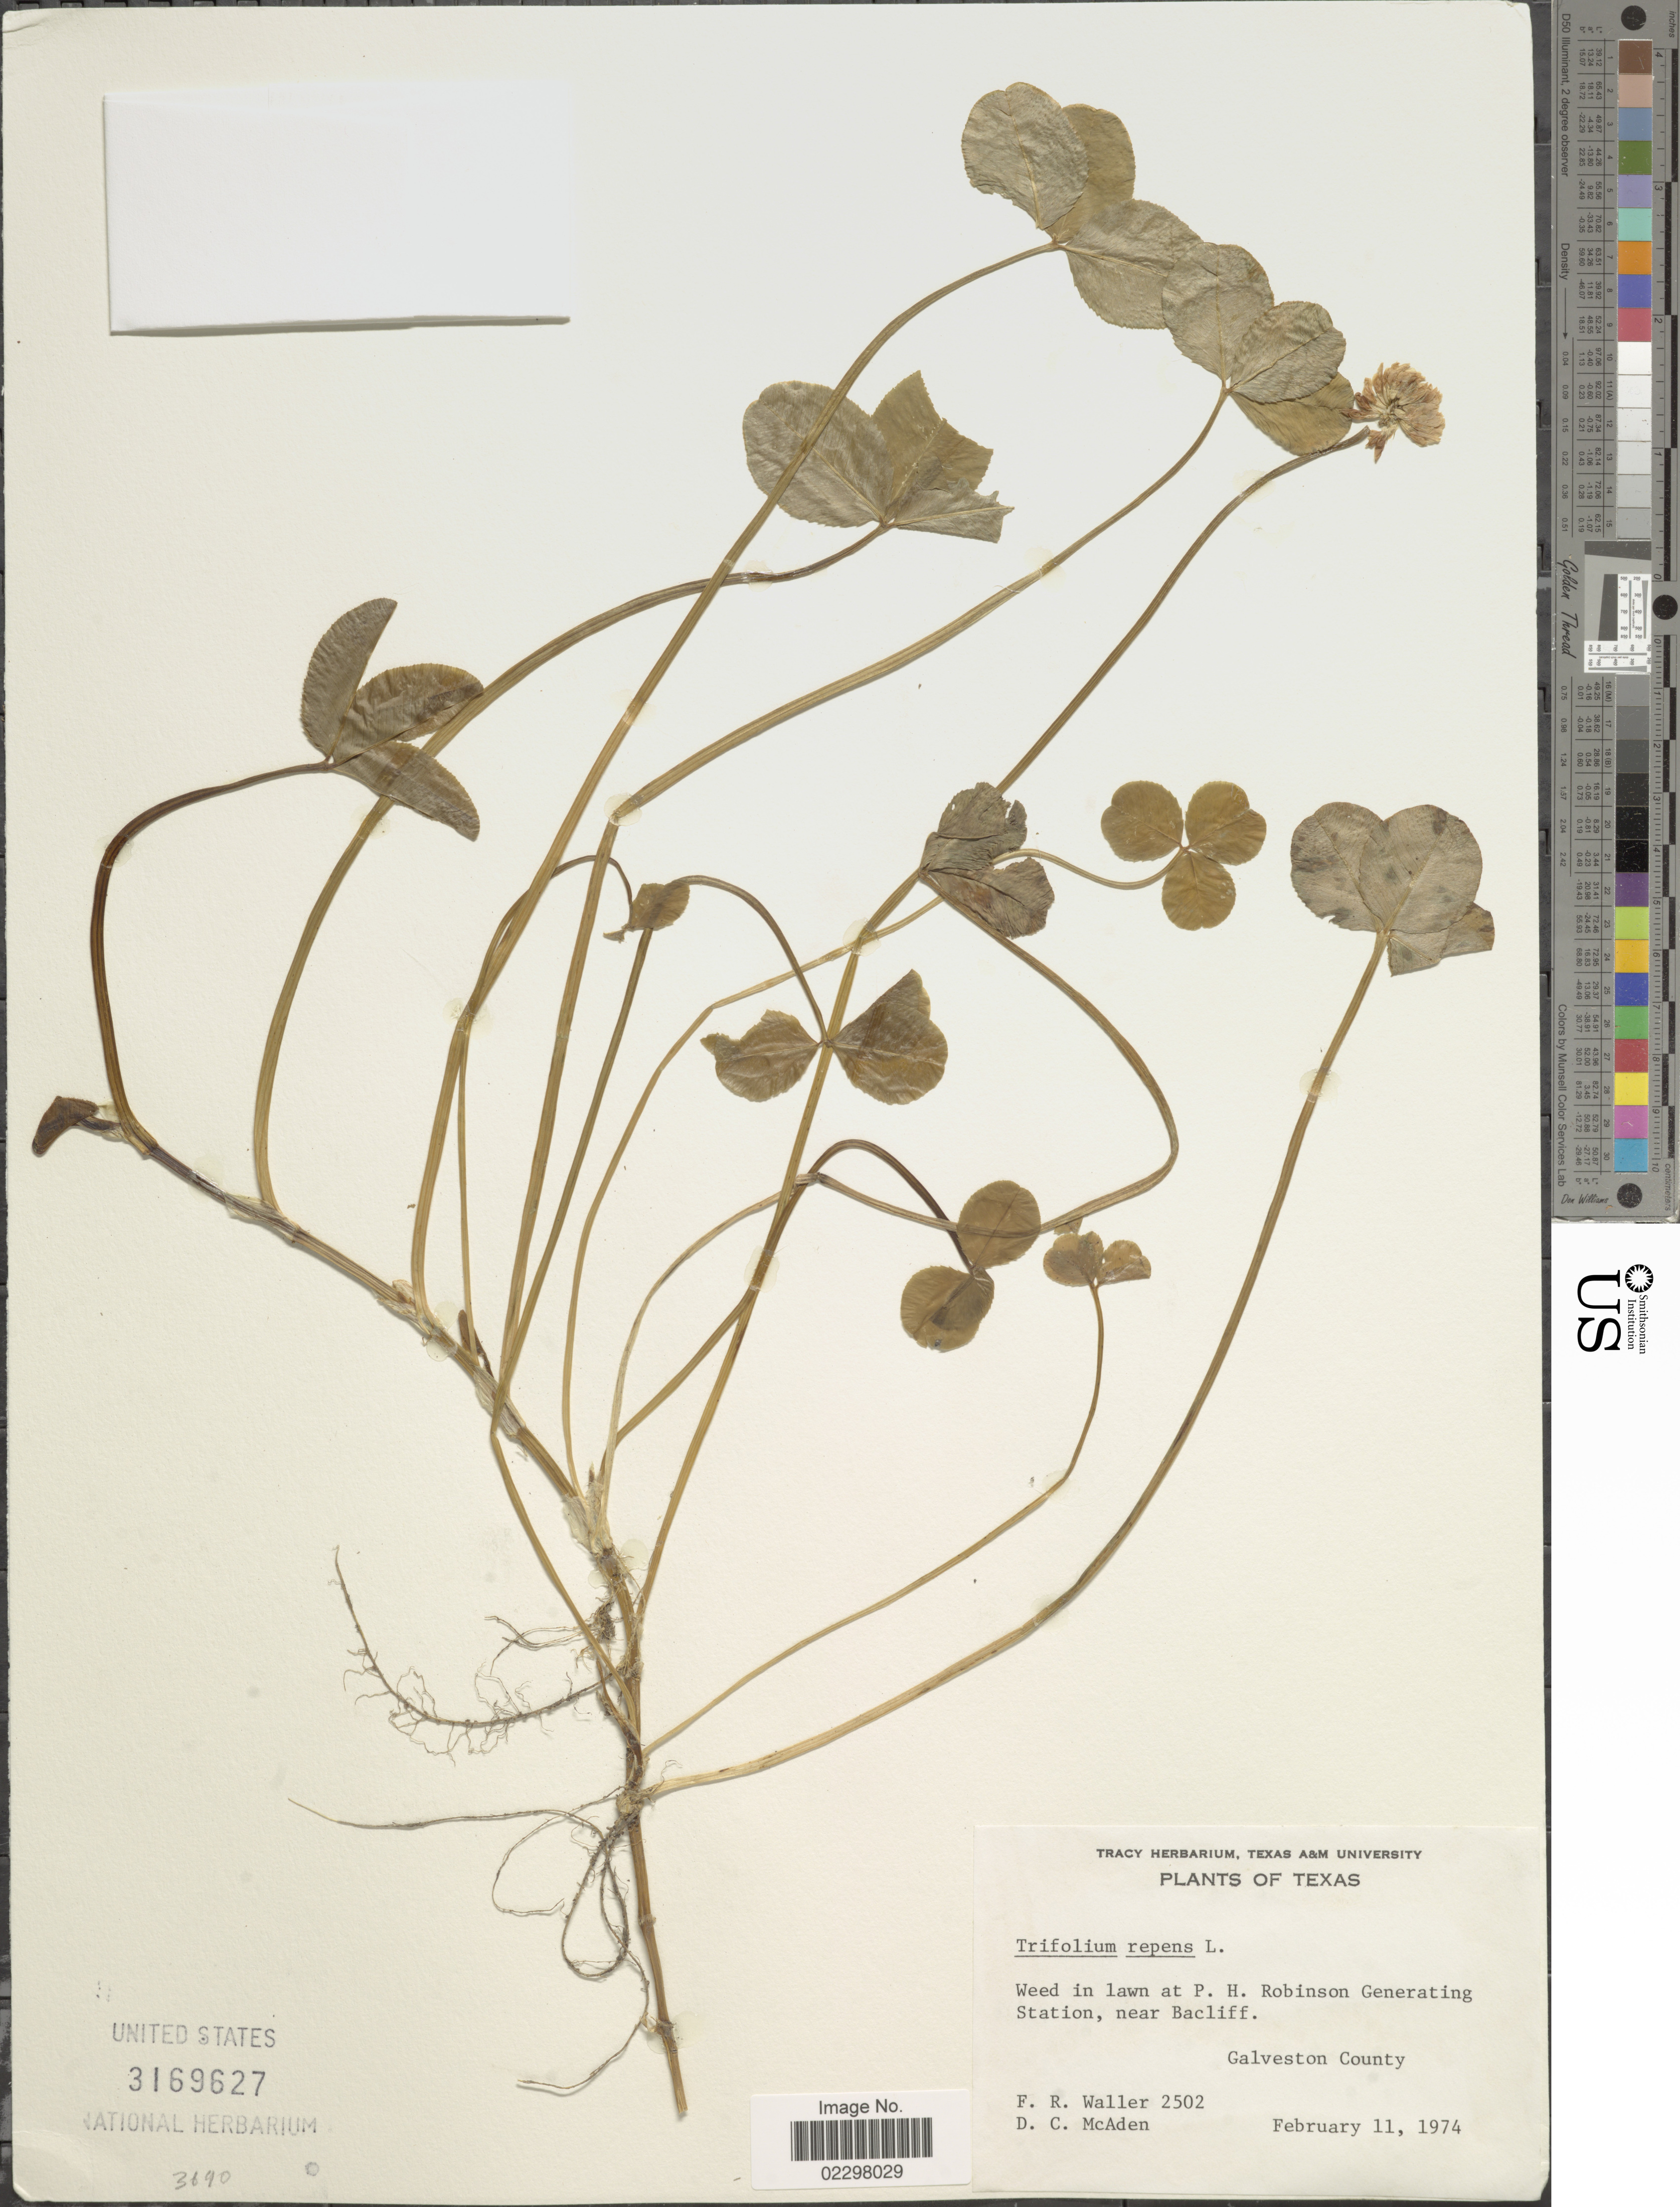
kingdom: Plantae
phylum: Tracheophyta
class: Magnoliopsida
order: Fabales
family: Fabaceae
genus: Trifolium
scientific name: Trifolium repens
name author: L.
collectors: F. R. Waller & D. McAden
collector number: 2502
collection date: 1974-02-11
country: United States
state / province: Texas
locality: Weed in lawn at P. H. Robinson Generating Station, near Bacliff, Galveston County.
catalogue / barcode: US 3169627